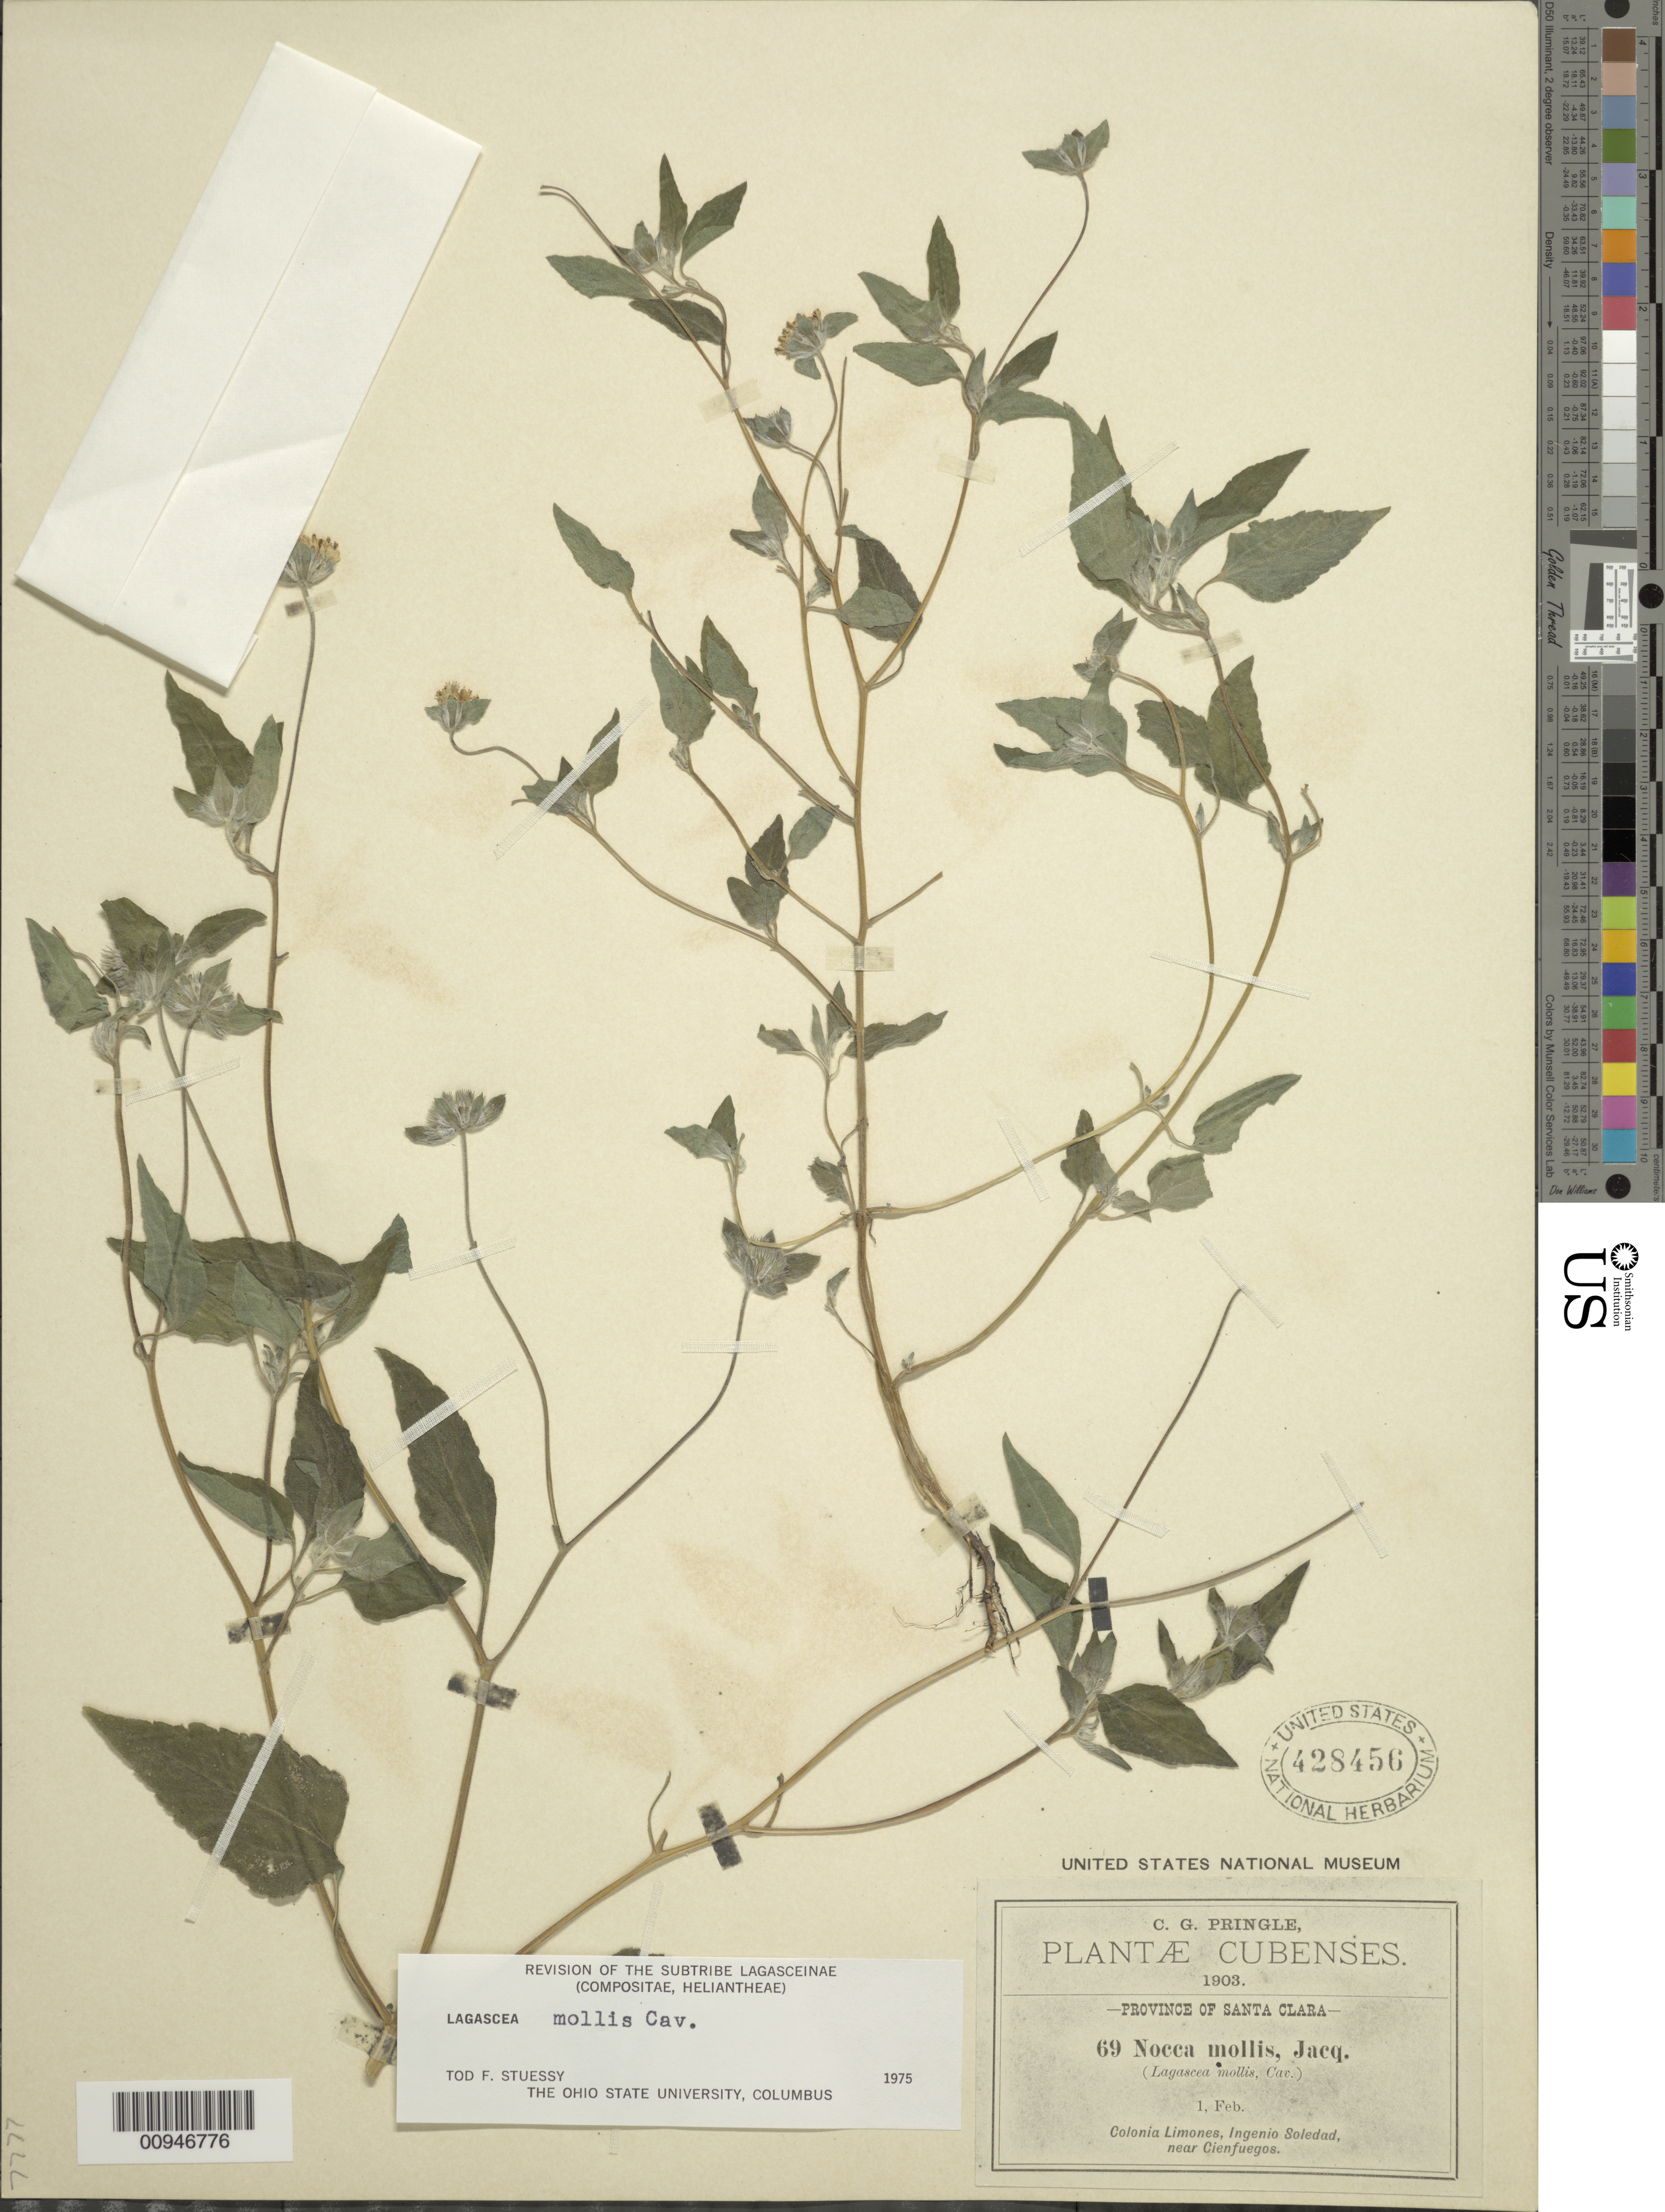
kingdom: Plantae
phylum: Tracheophyta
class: Magnoliopsida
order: Asterales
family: Asteraceae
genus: Lagascea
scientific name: Lagascea mollis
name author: Cav.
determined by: Stuessy, T. F.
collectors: C. G. Pringle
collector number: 69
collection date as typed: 01 Feb 1903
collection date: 1903-02-01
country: Cuba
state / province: Cienfuegos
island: Cuba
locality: Colonia Limones, Ingenio Soledad, near Cienfuegos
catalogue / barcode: US 428456